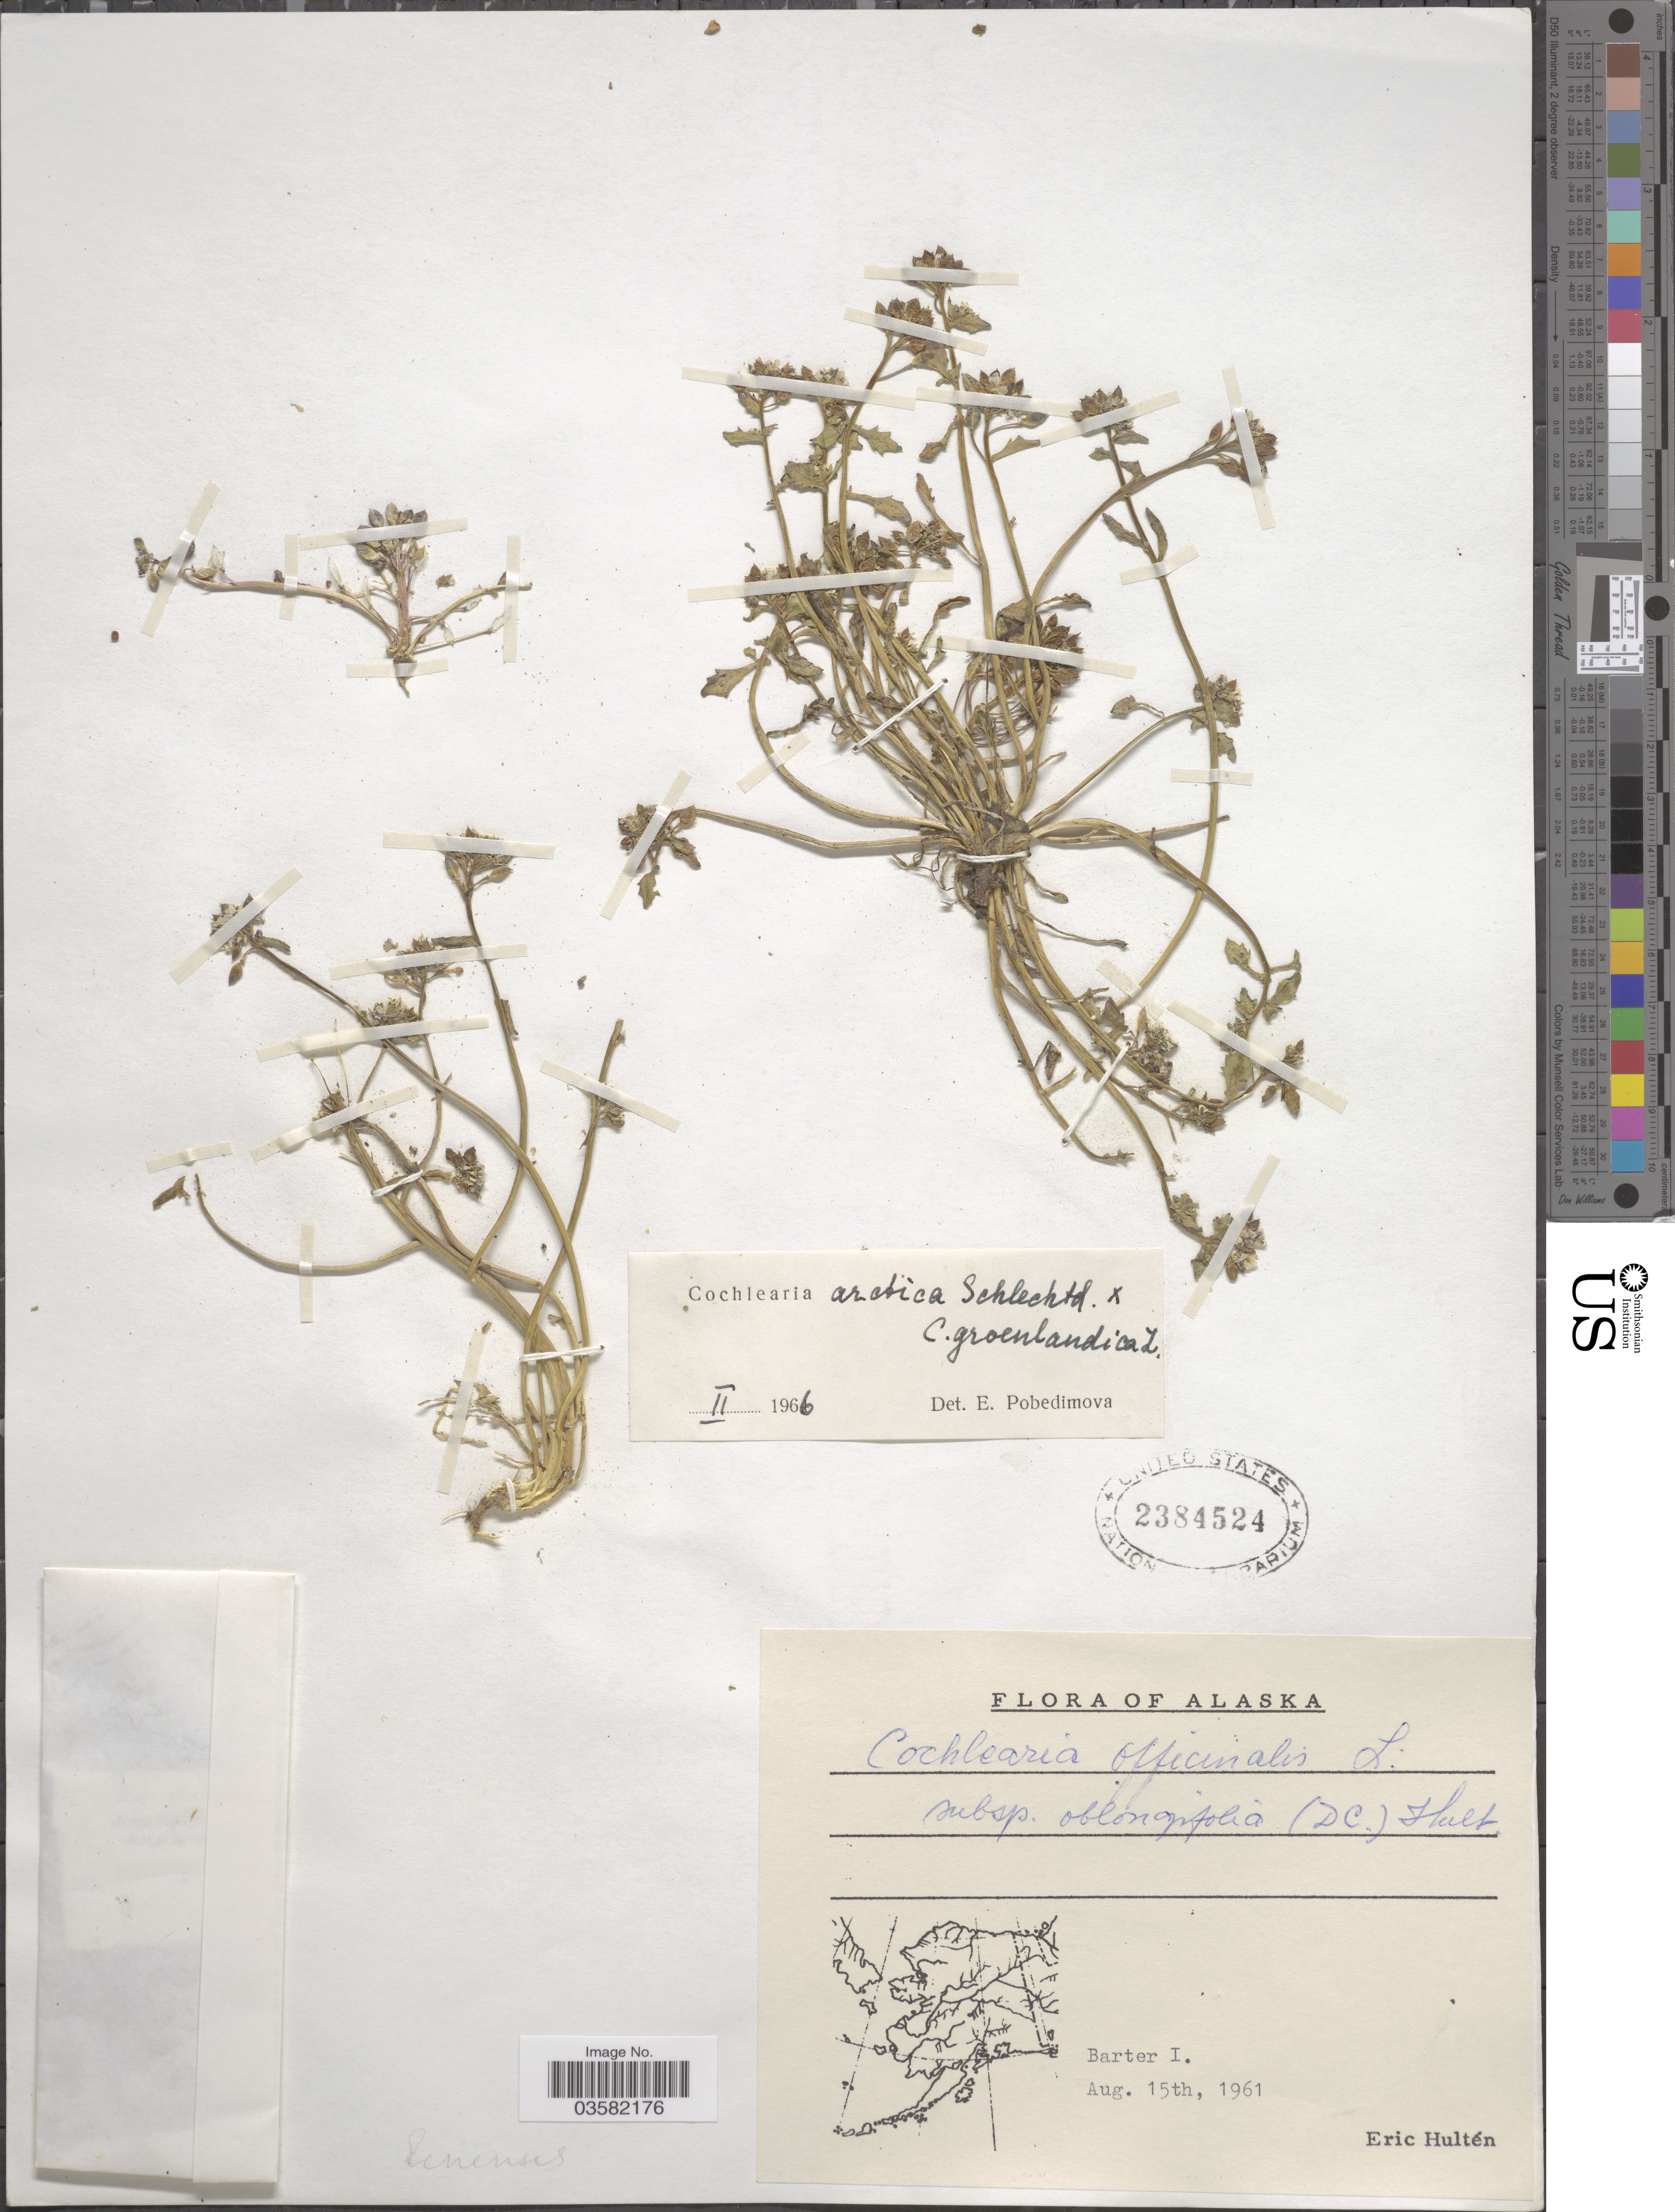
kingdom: Plantae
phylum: Tracheophyta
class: Magnoliopsida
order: Brassicales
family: Brassicaceae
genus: Cochlearia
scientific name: Cochlearia arctica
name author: Schltdl. ex DC.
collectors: E. G. Hultén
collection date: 1961-08-15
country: United States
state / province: Alaska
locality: Barter I.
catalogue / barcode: US 2384524